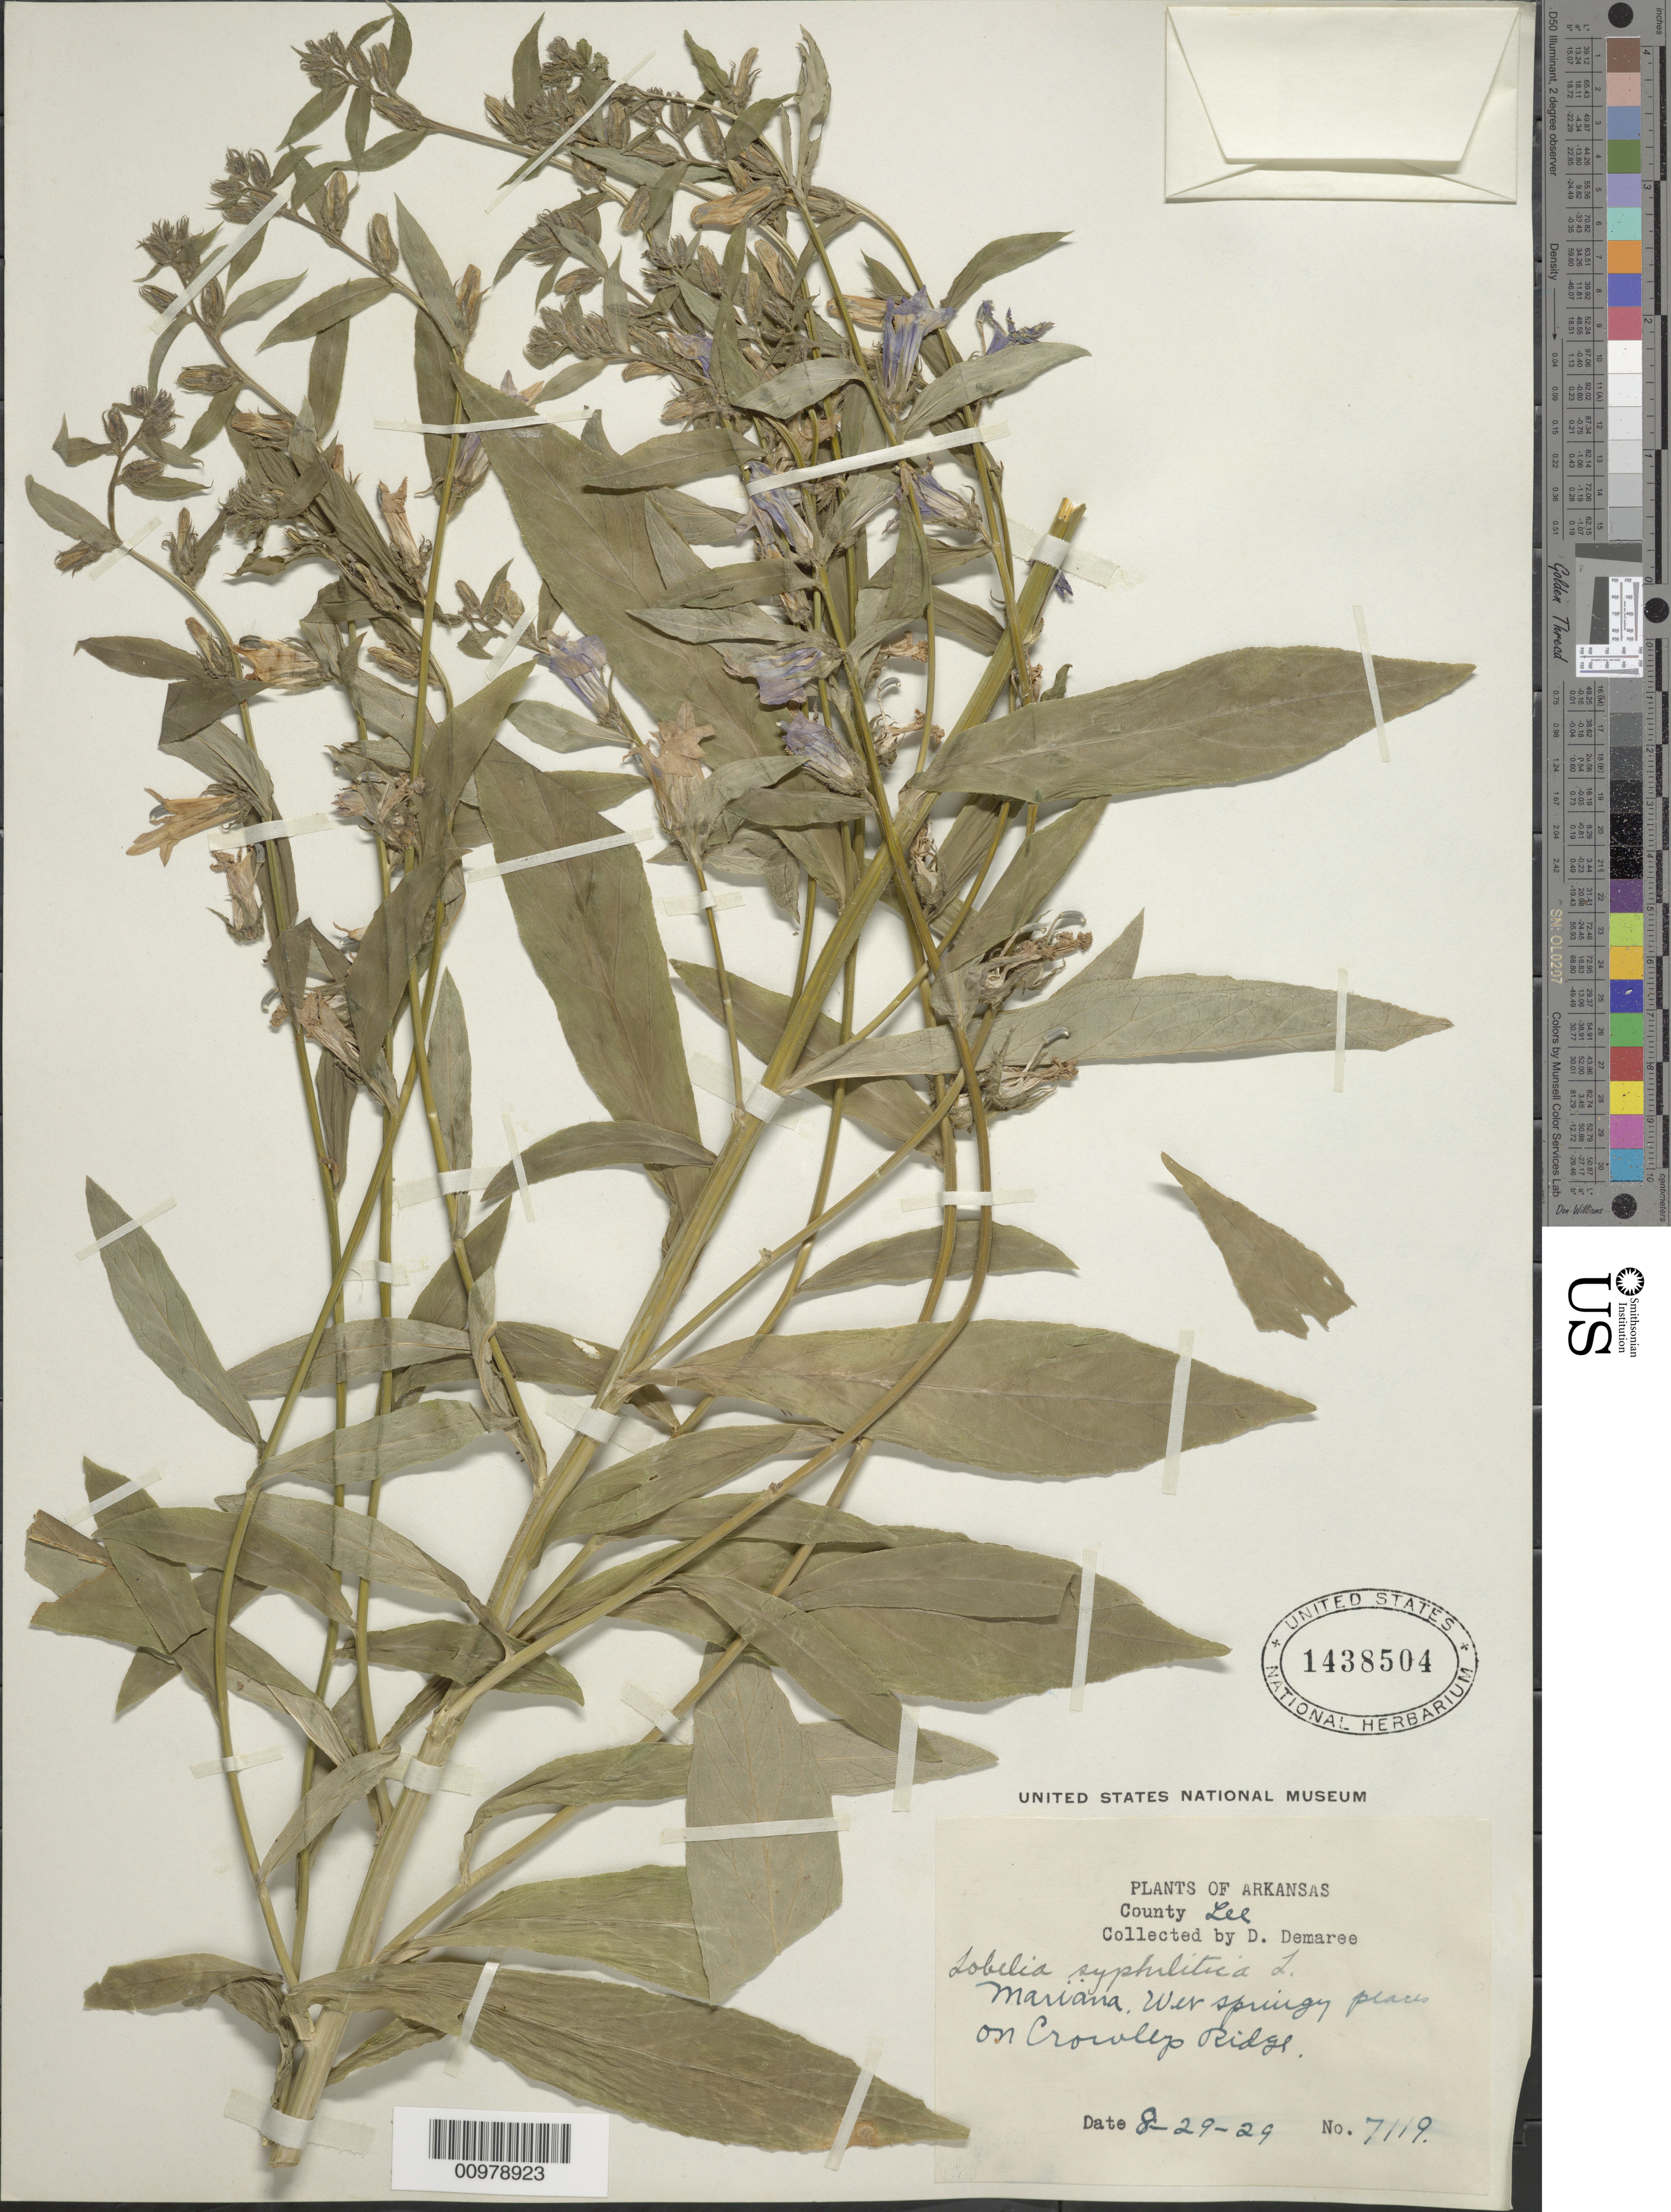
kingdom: Plantae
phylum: Tracheophyta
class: Magnoliopsida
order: Asterales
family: Campanulaceae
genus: Lobelia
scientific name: Lobelia siphilitica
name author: L.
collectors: D. Demaree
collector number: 7119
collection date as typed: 29 Aug 1929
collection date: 1929-08-29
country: United States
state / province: Arkansas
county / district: Lee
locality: Mariana, on Crowleys Ridge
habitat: wet springy places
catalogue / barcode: US 1438504